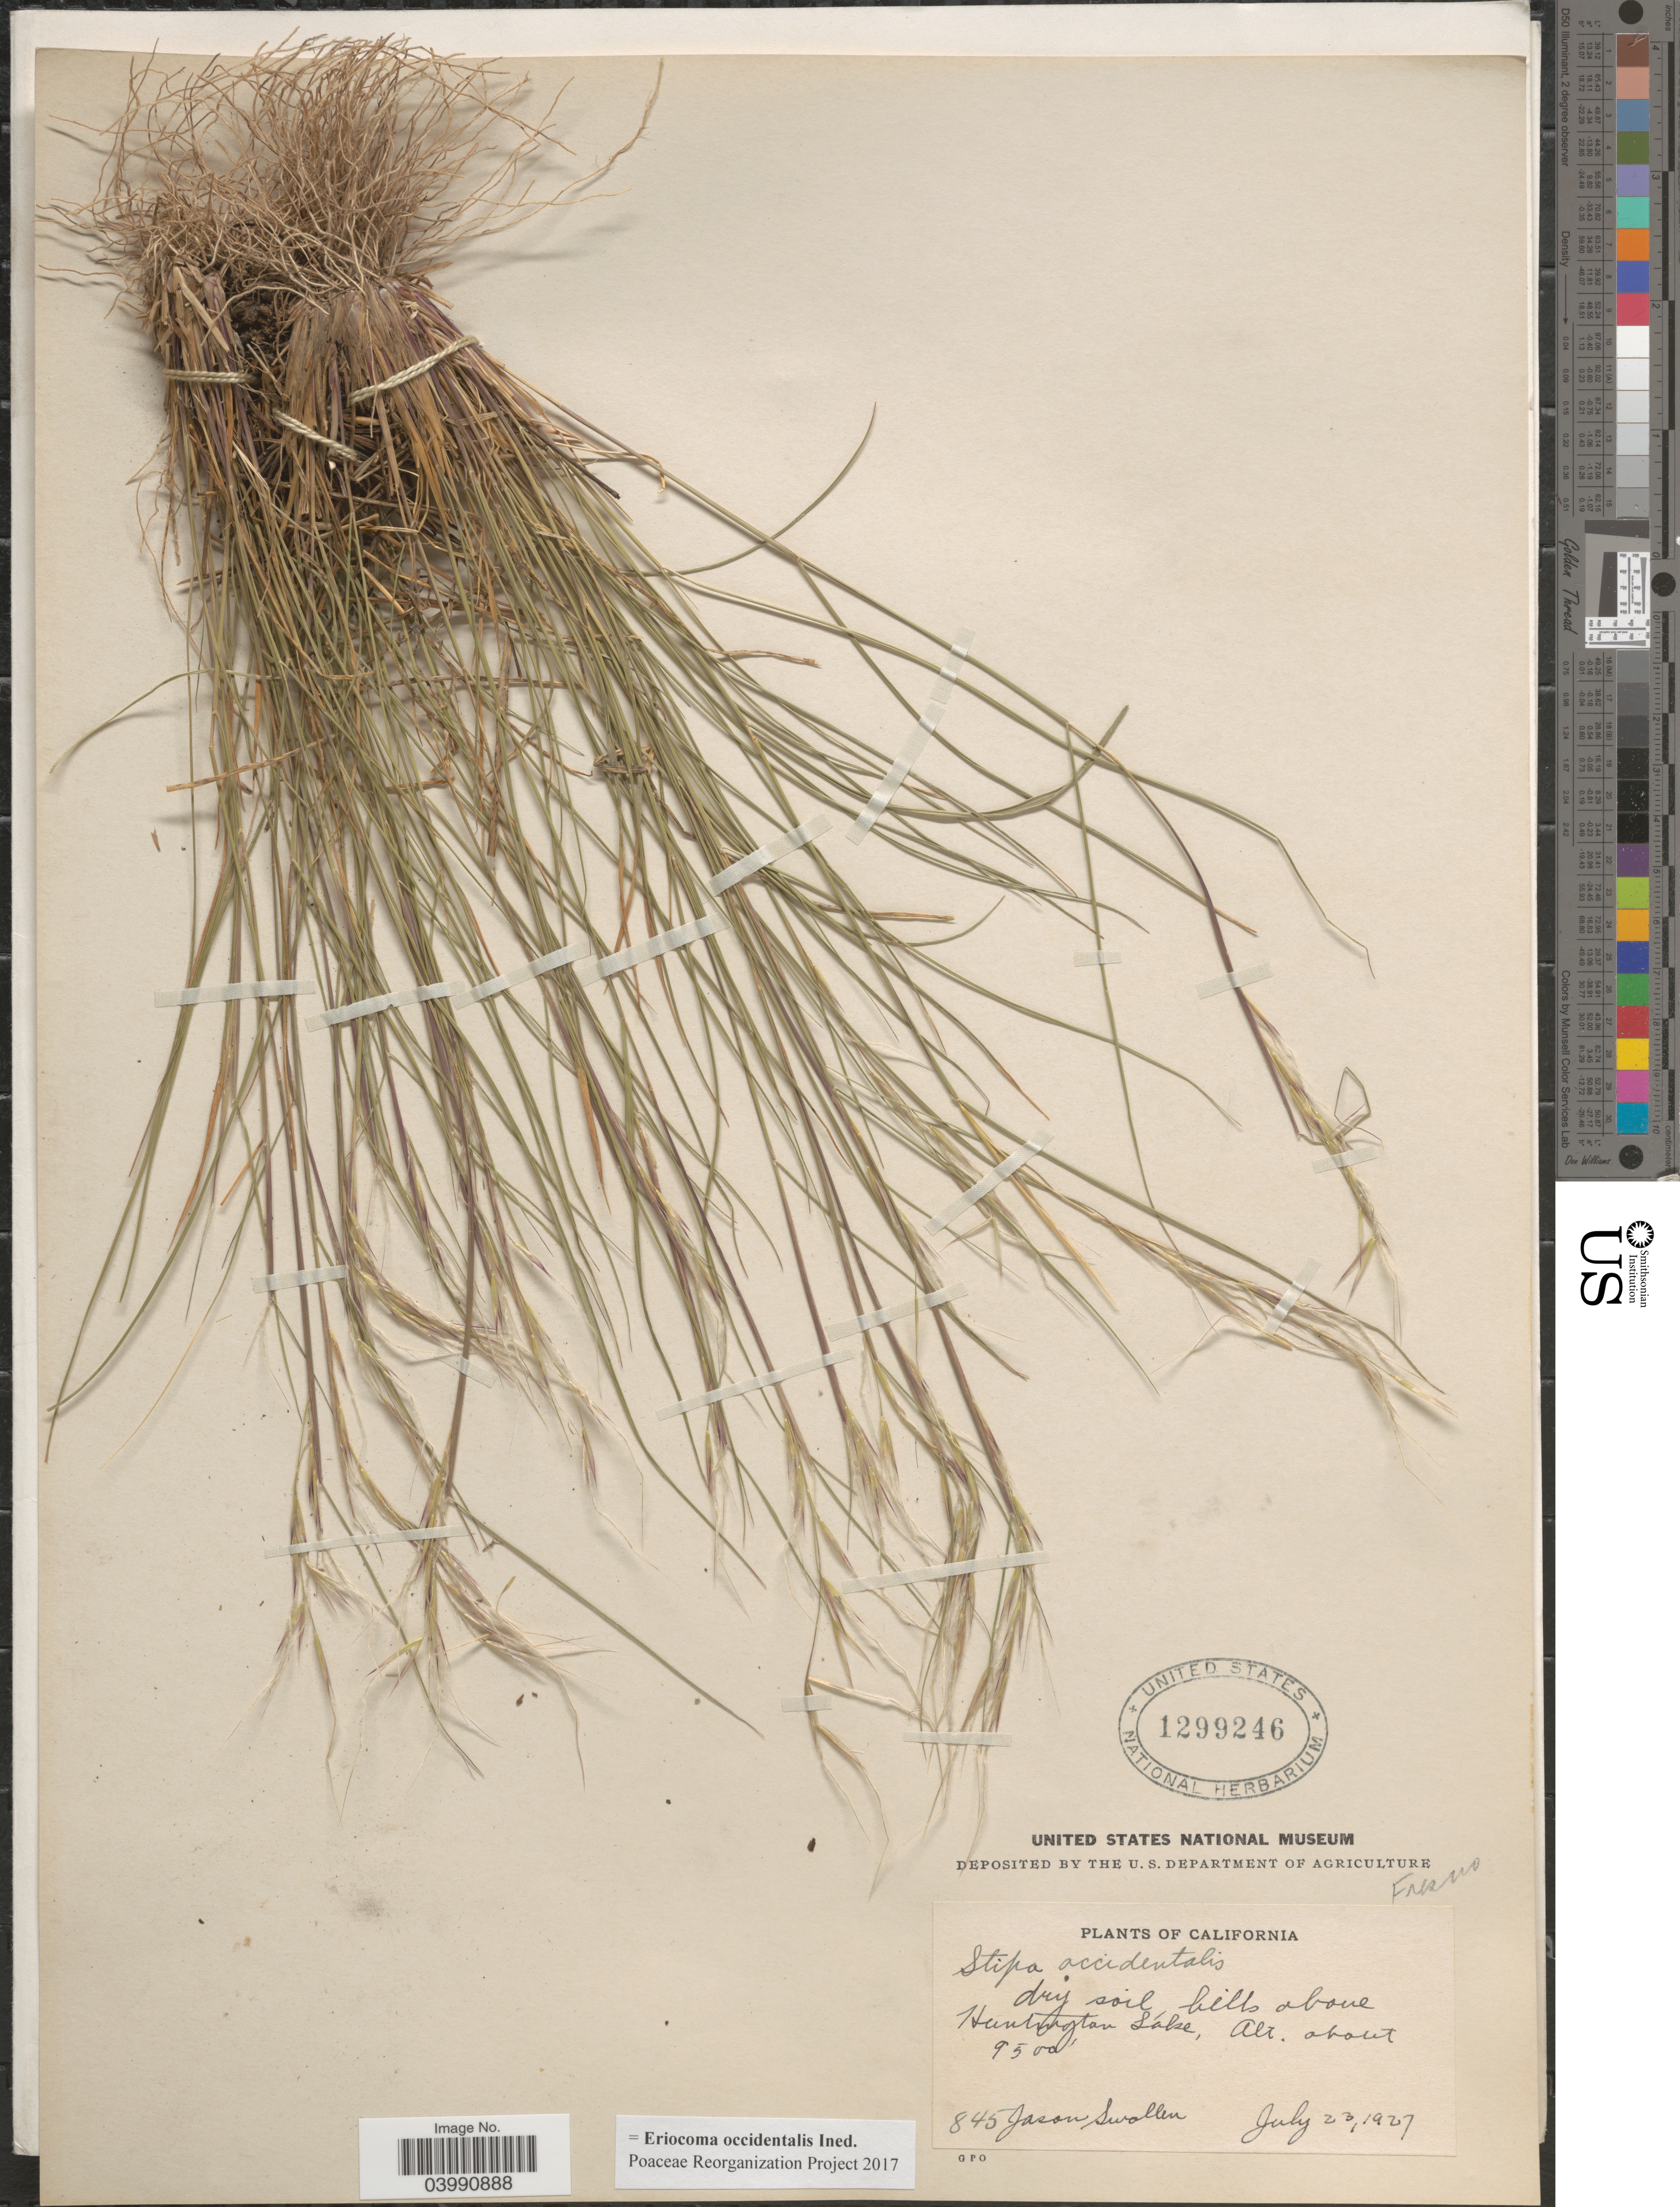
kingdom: Plantae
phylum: Tracheophyta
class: Liliopsida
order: Poales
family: Poaceae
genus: Eriocoma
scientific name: Eriocoma occidentalis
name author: (Thurb. ex S. Watson) Romasch.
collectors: J. R. Swallen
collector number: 845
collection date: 1927-07-23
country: United States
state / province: California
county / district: Fresno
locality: Dry soil hills above Huntington Lake. Fresno.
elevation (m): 2896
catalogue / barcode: US 1299246